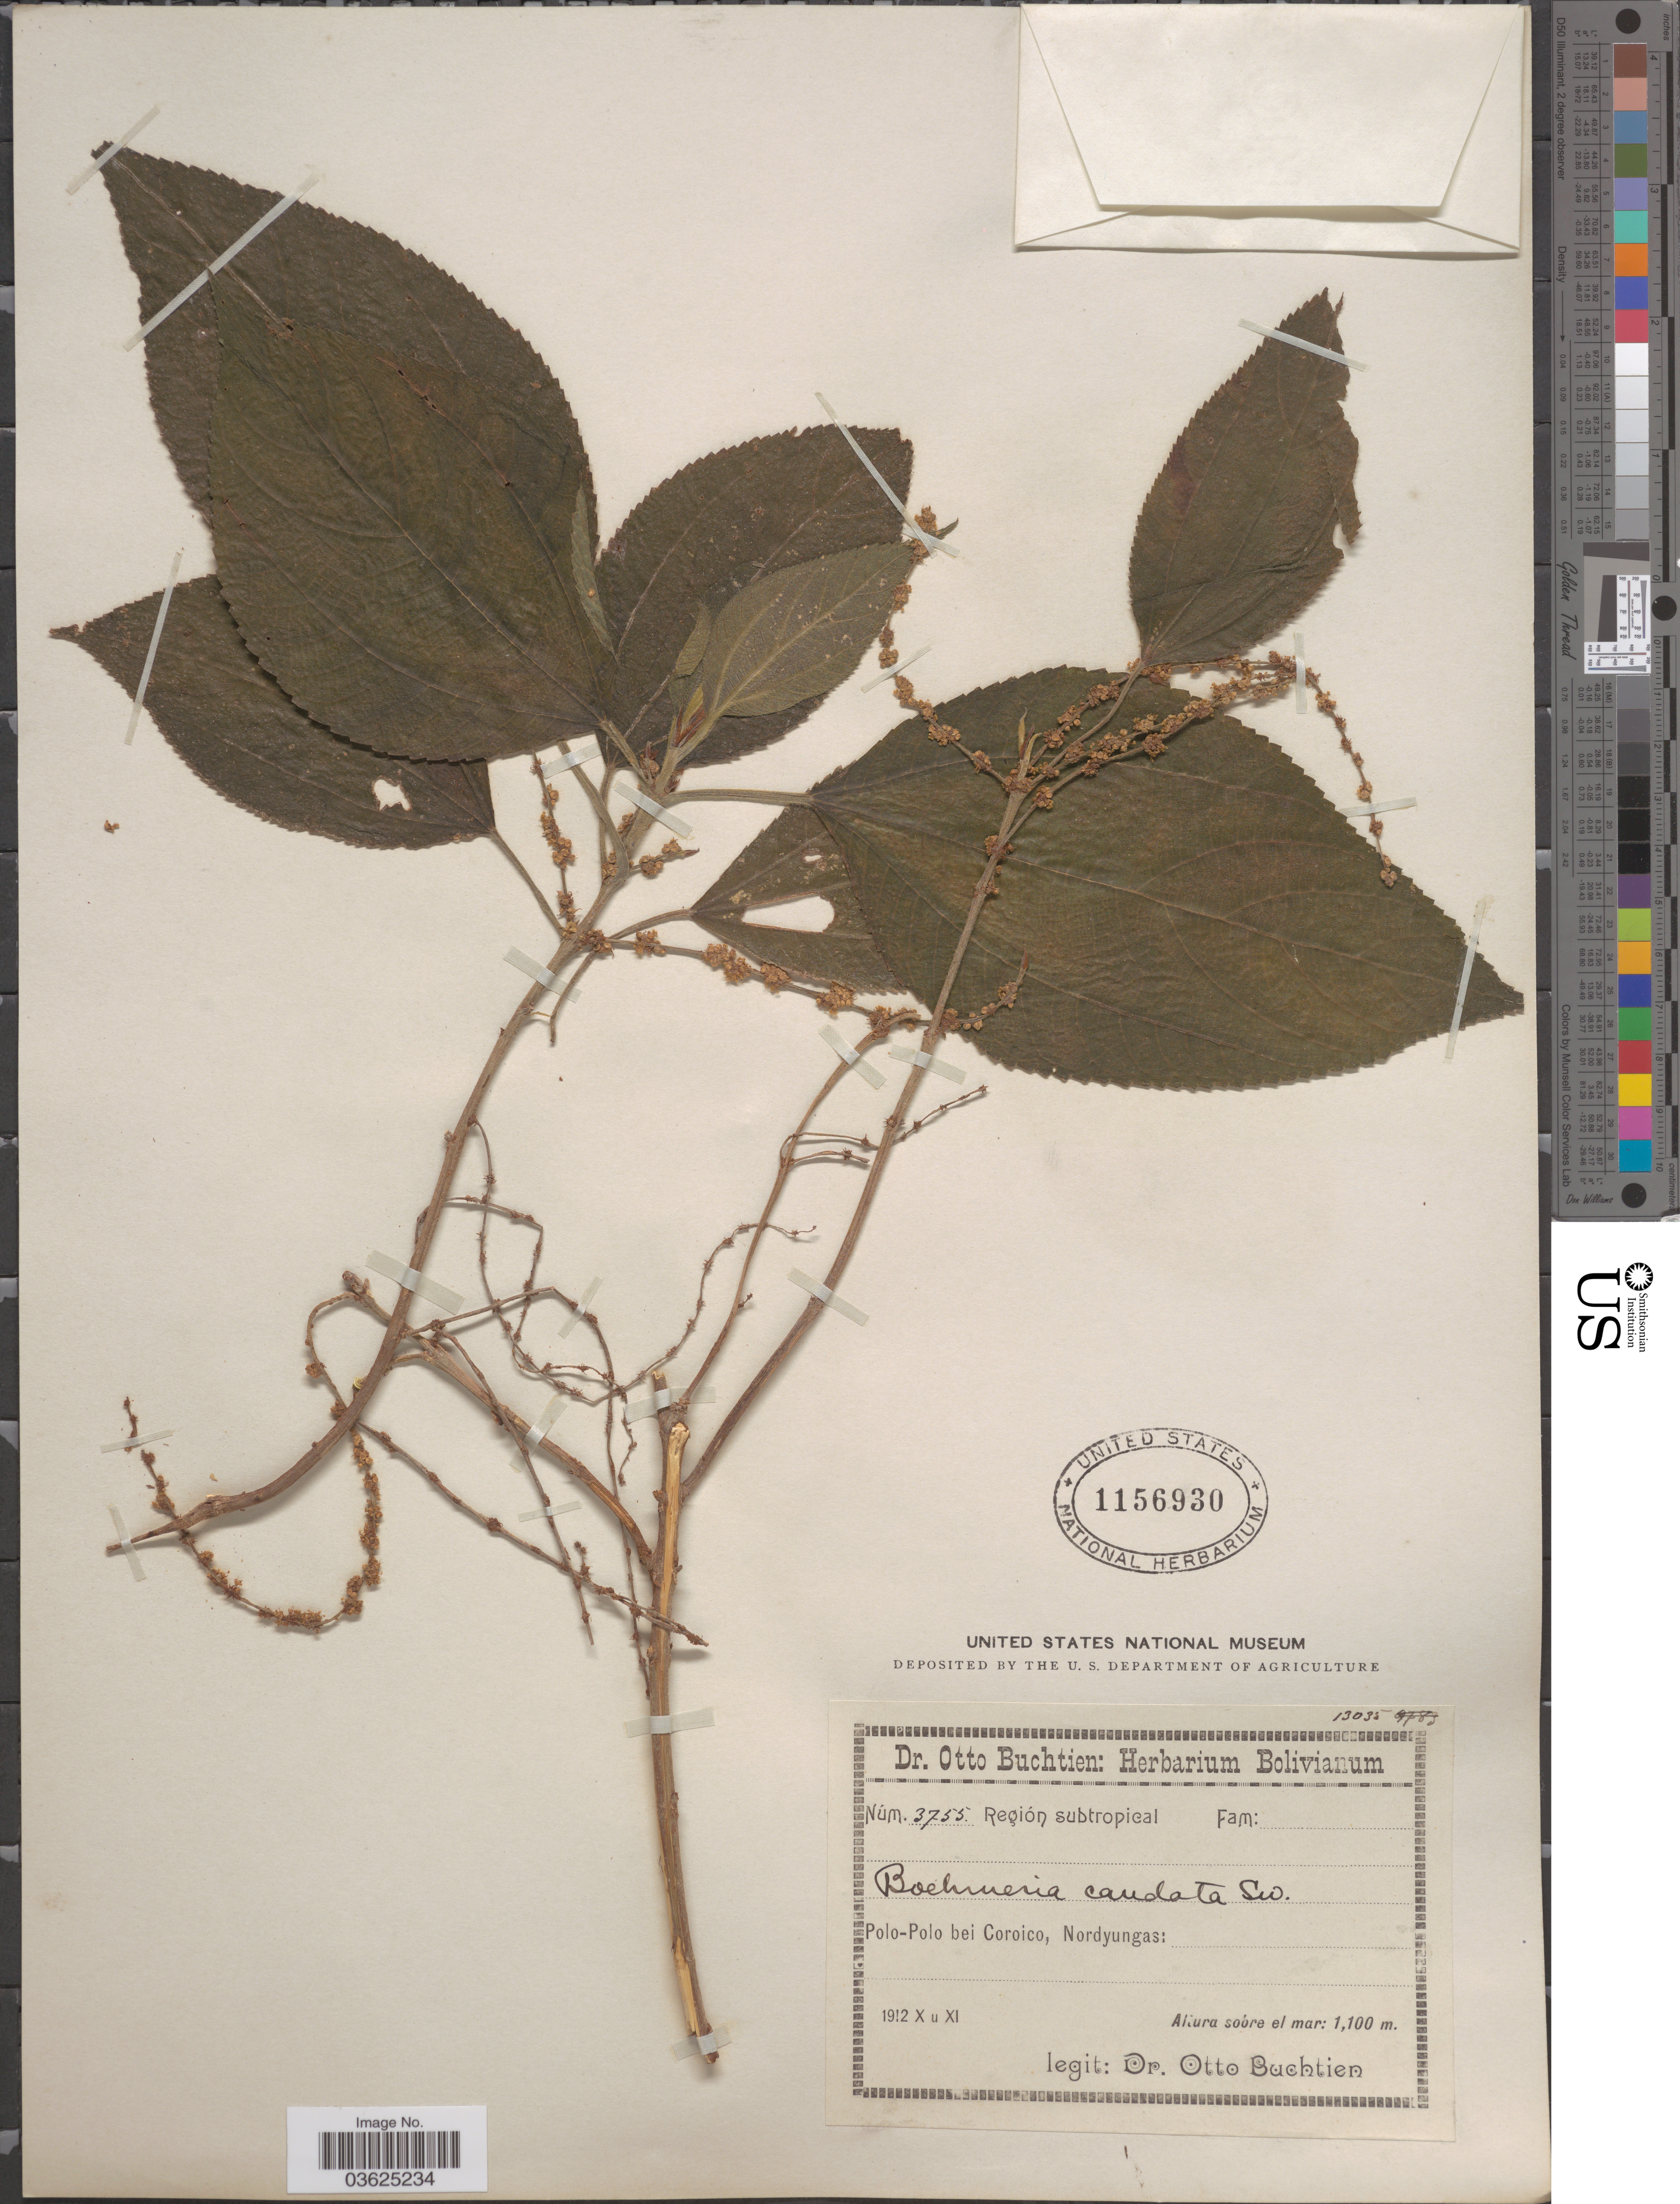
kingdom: Plantae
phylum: Tracheophyta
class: Magnoliopsida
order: Rosales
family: Urticaceae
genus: Boehmeria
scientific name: Boehmeria caudata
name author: Sw.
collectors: O. Buchtien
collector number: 3755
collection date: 1912-10/1912-11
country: Bolivia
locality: Región subtropical. Polo-Polo bei Coroico, Nordyungas.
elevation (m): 1100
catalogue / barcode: US 1156930